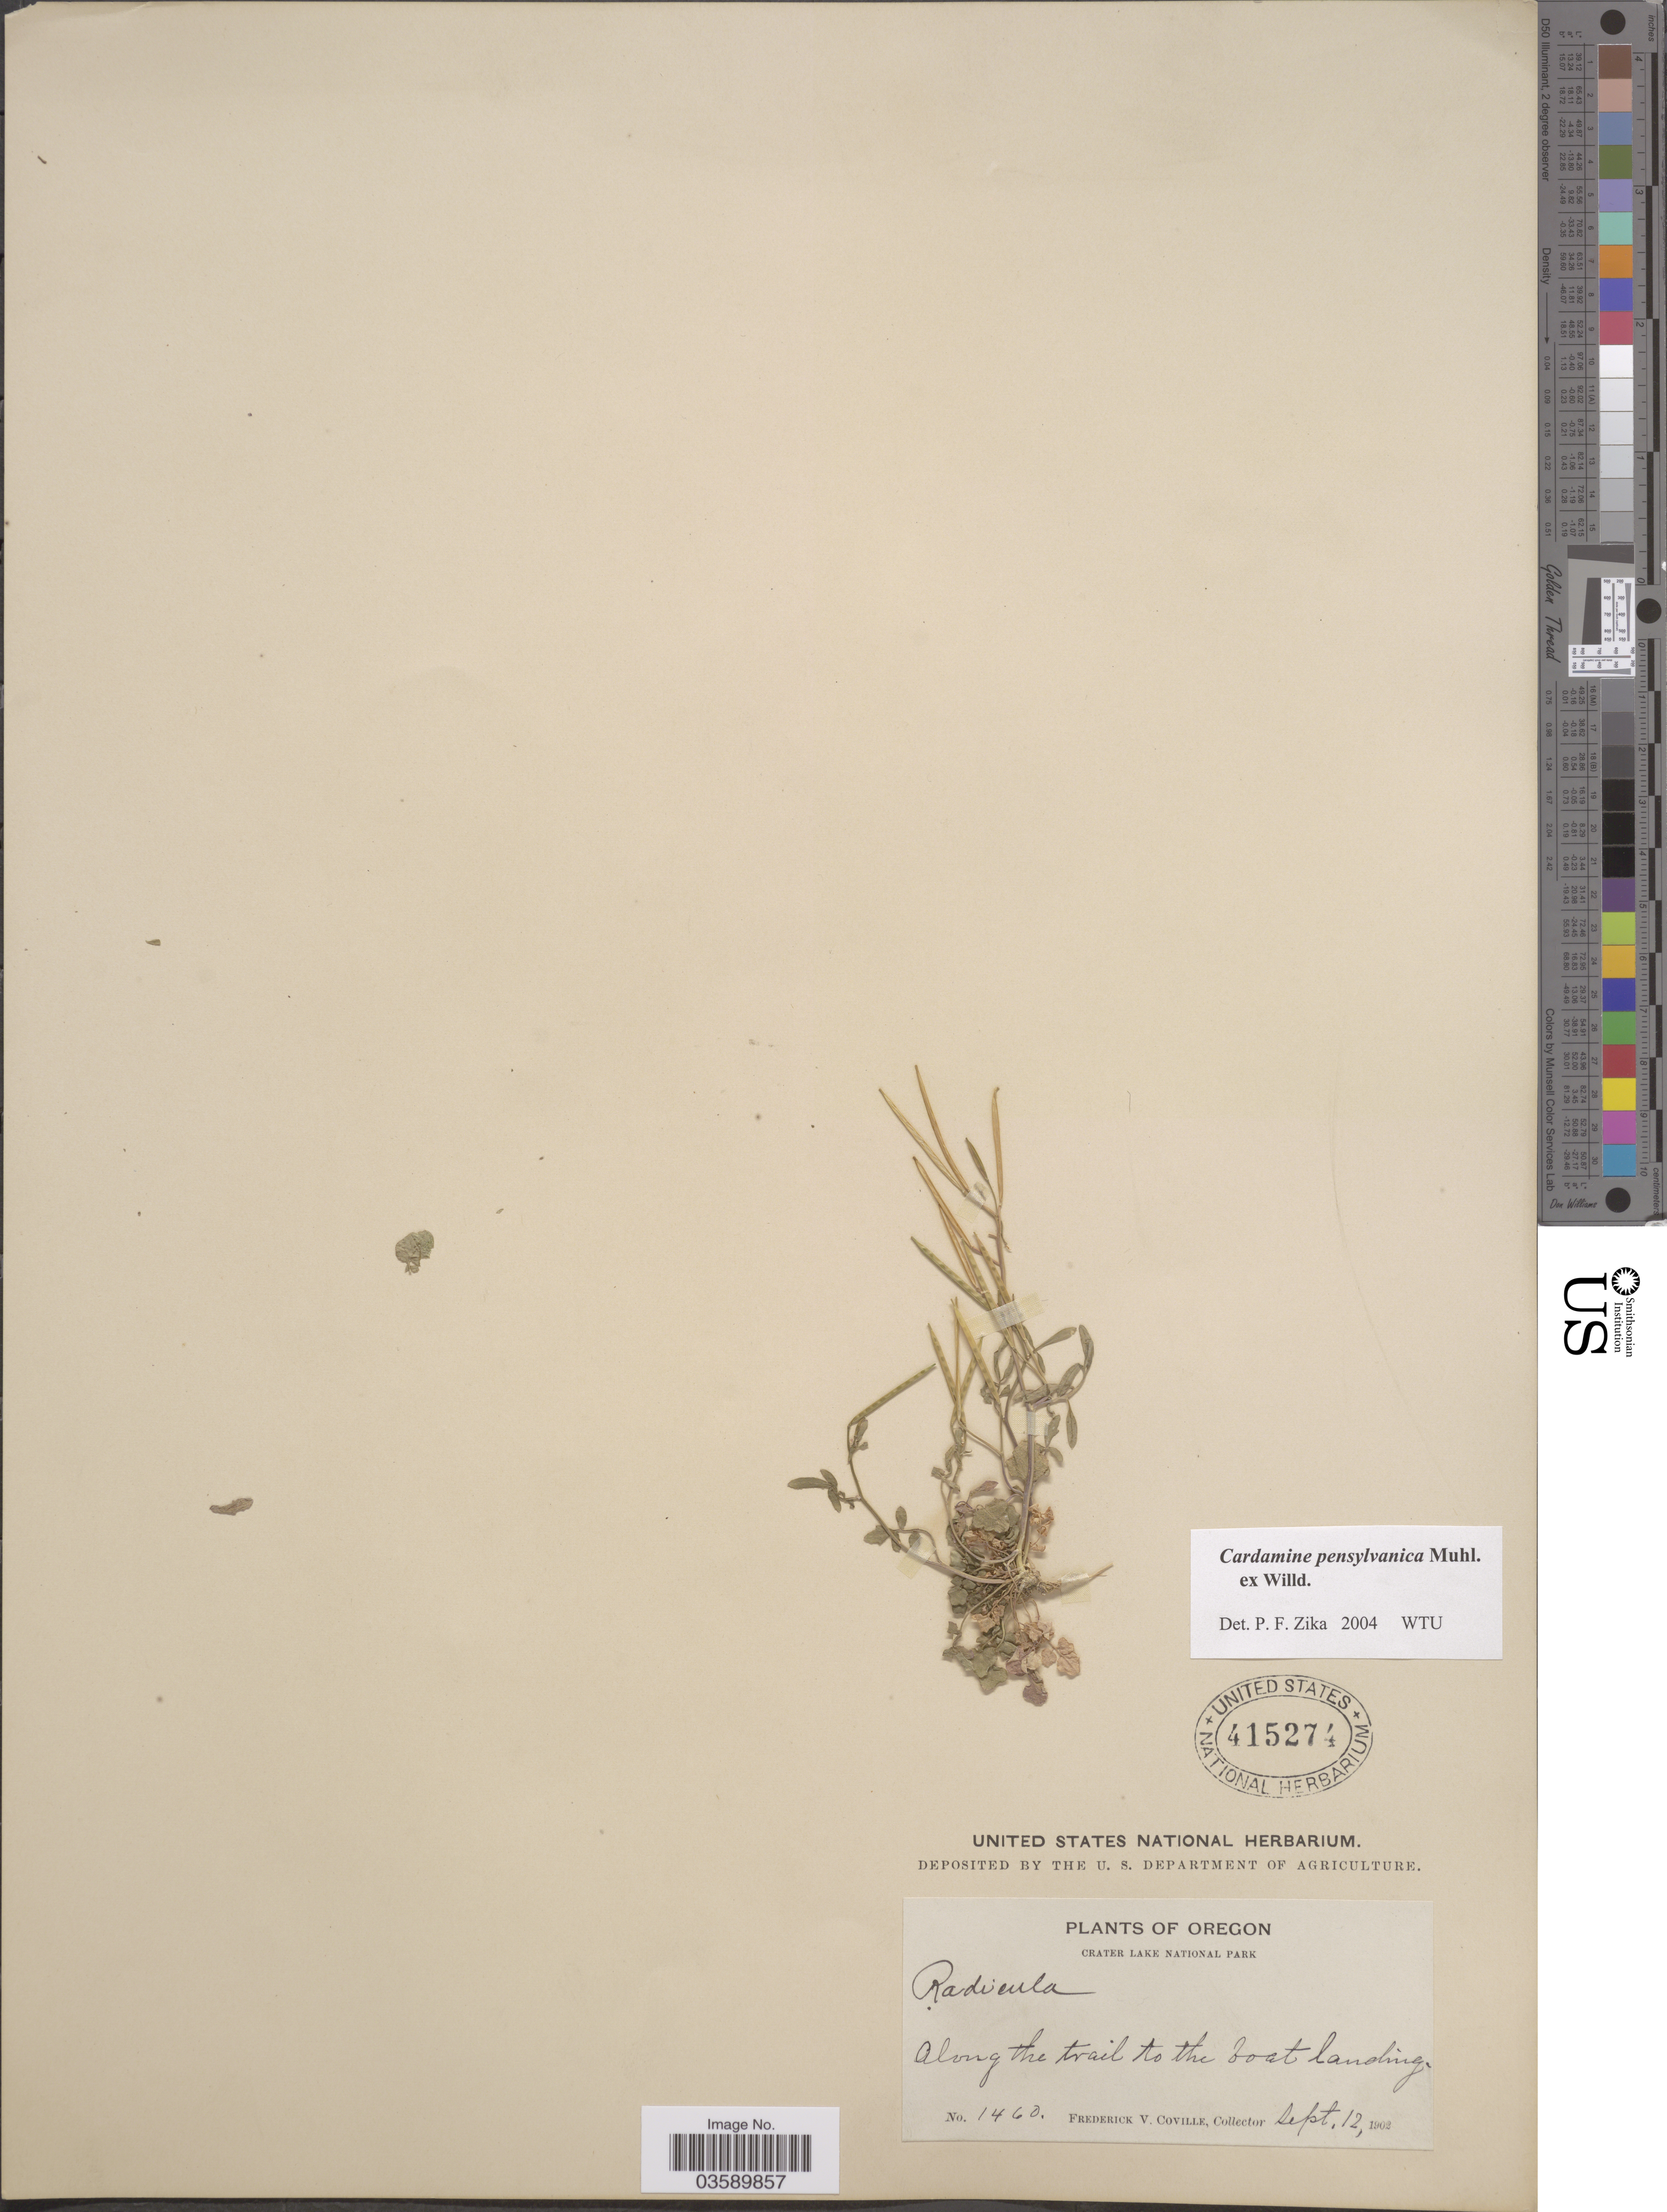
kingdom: Plantae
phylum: Tracheophyta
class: Magnoliopsida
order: Brassicales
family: Brassicaceae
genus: Cardamine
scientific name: Cardamine pensylvanica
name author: Muhl. ex Willd.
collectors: F. V. Coville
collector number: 1460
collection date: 1902-09-12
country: United States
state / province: Oregon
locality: Crater Lake National Park. Along the trail to the boat landing.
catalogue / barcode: US 415274